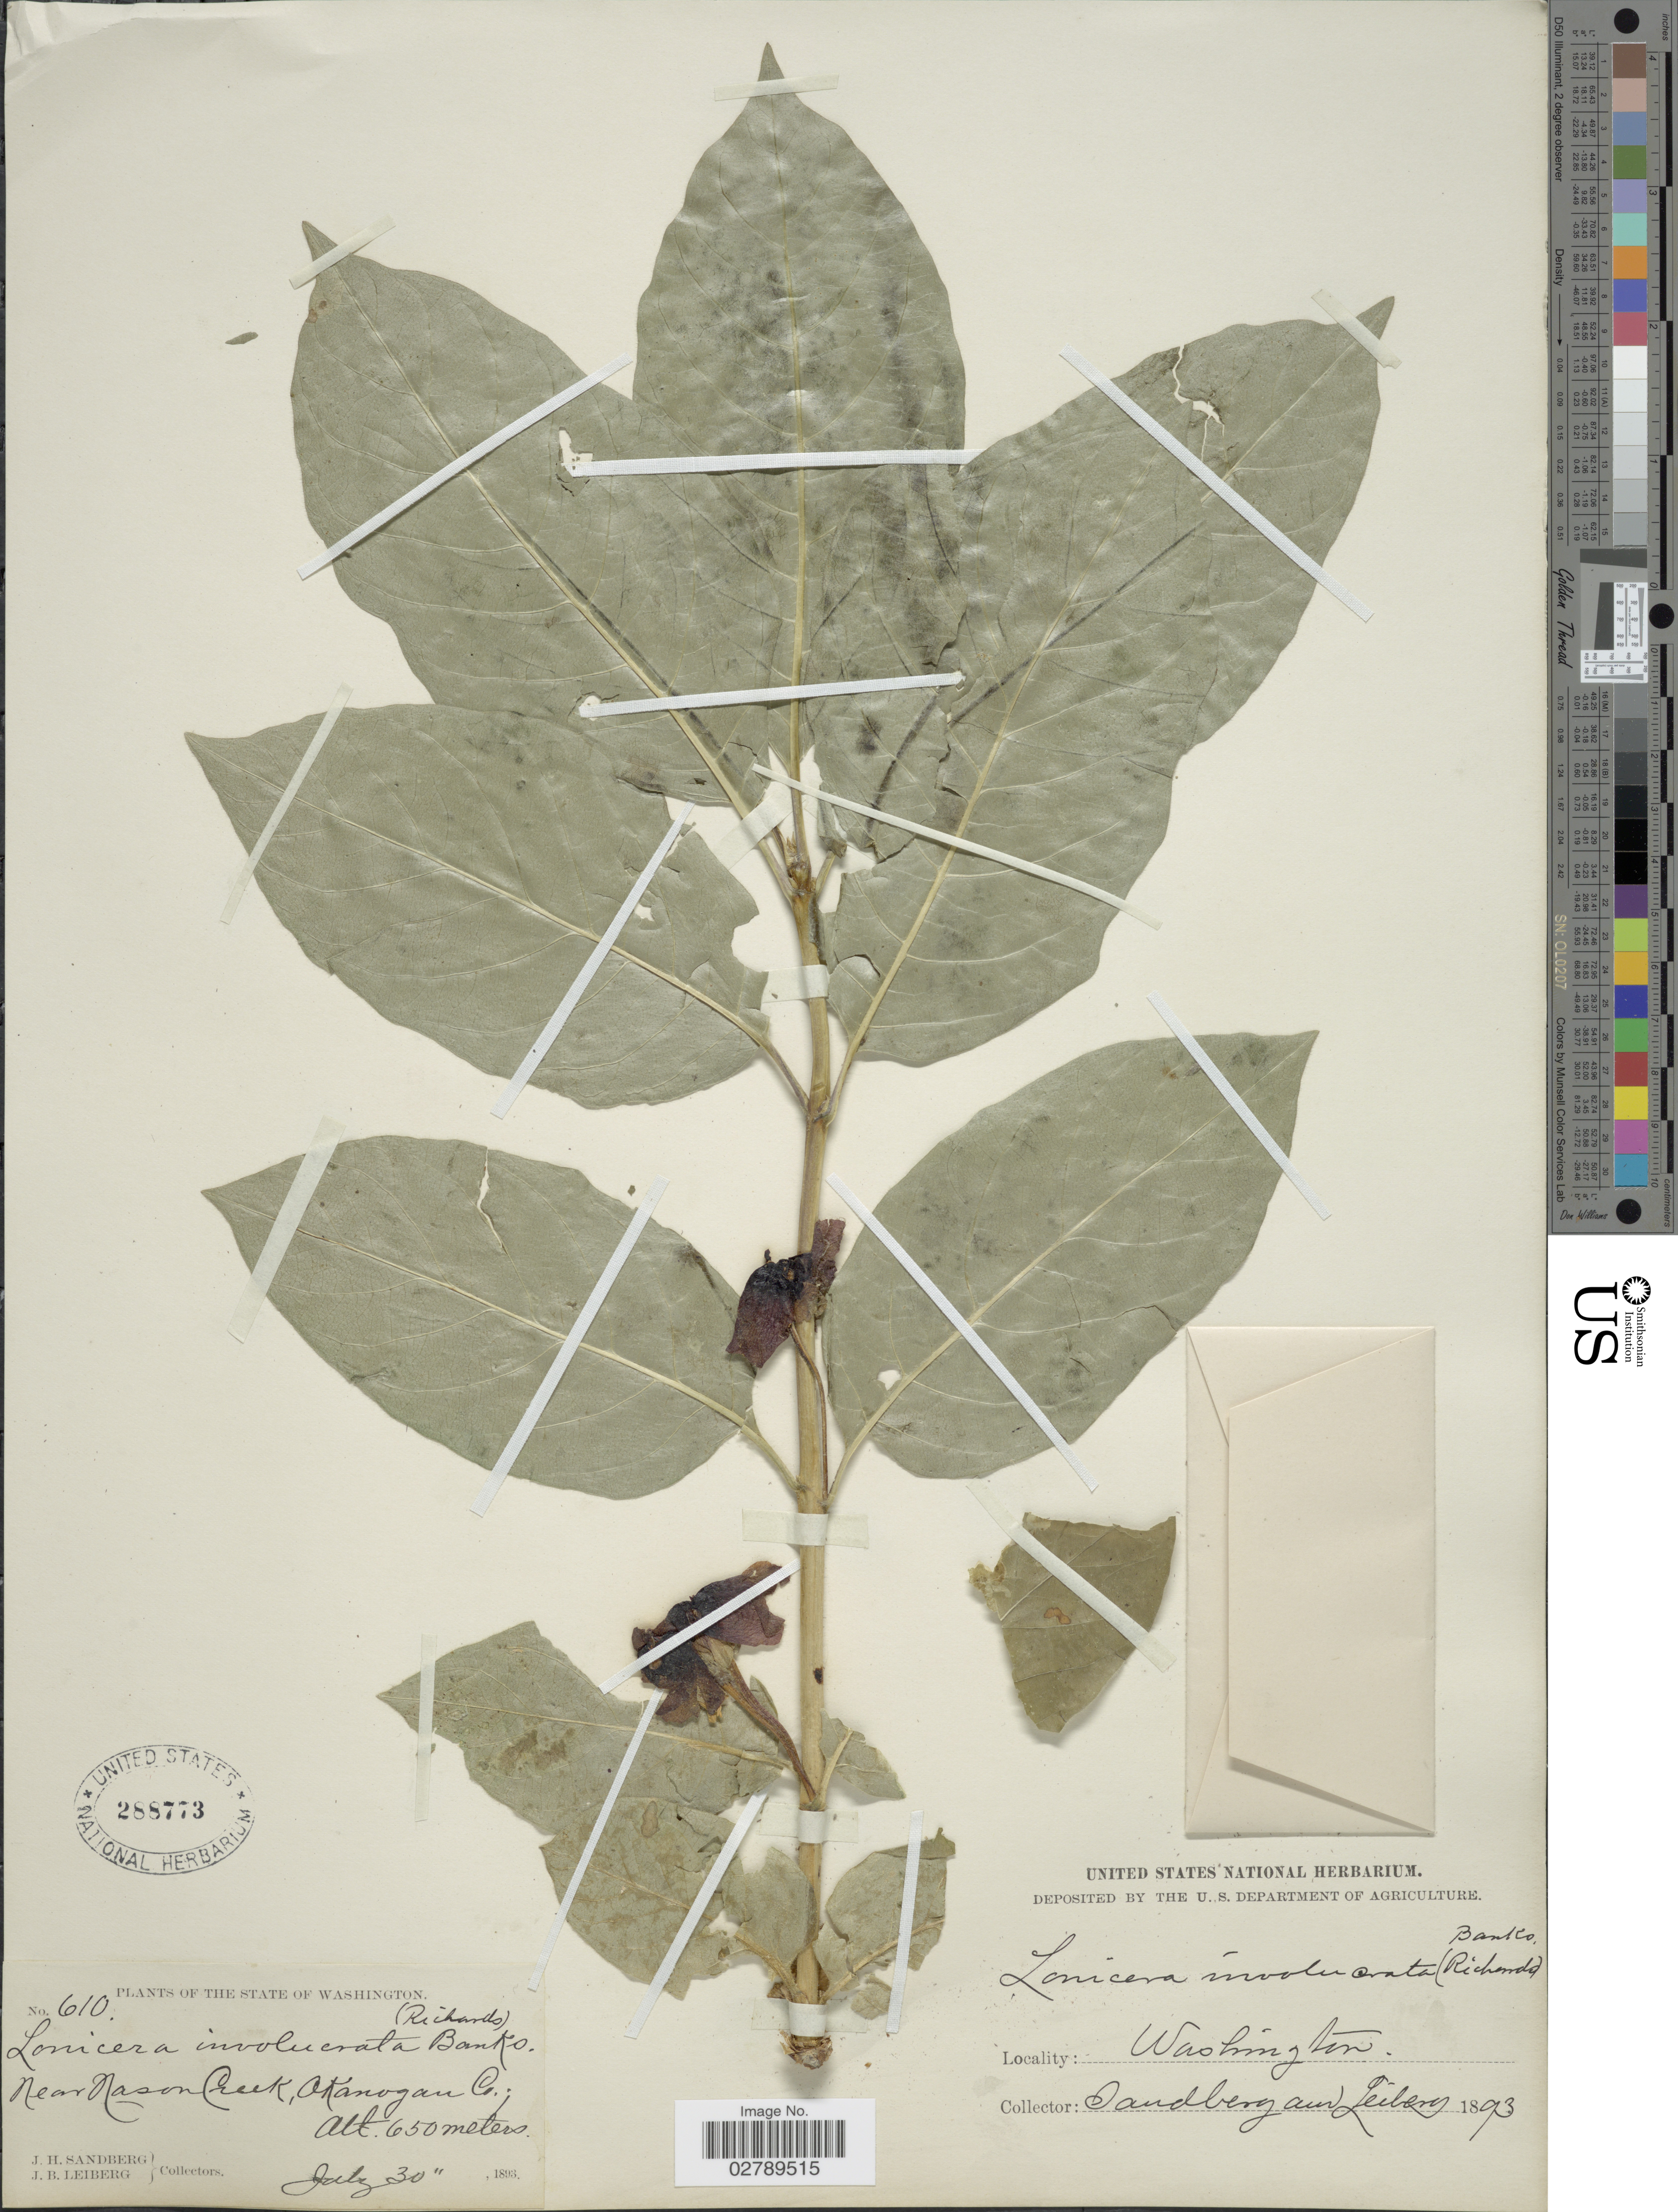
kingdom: Plantae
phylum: Tracheophyta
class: Magnoliopsida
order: Dipsacales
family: Caprifoliaceae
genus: Lonicera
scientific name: Lonicera involucrata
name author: (Richardson) Banks ex Spreng.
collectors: J. H. Sandberg & J. B. Leiberg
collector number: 610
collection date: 1893-07-30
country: United States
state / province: Washington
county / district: Okanogan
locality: Near Nason Creek, Akanogan Co.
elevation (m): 650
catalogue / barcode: US 288773